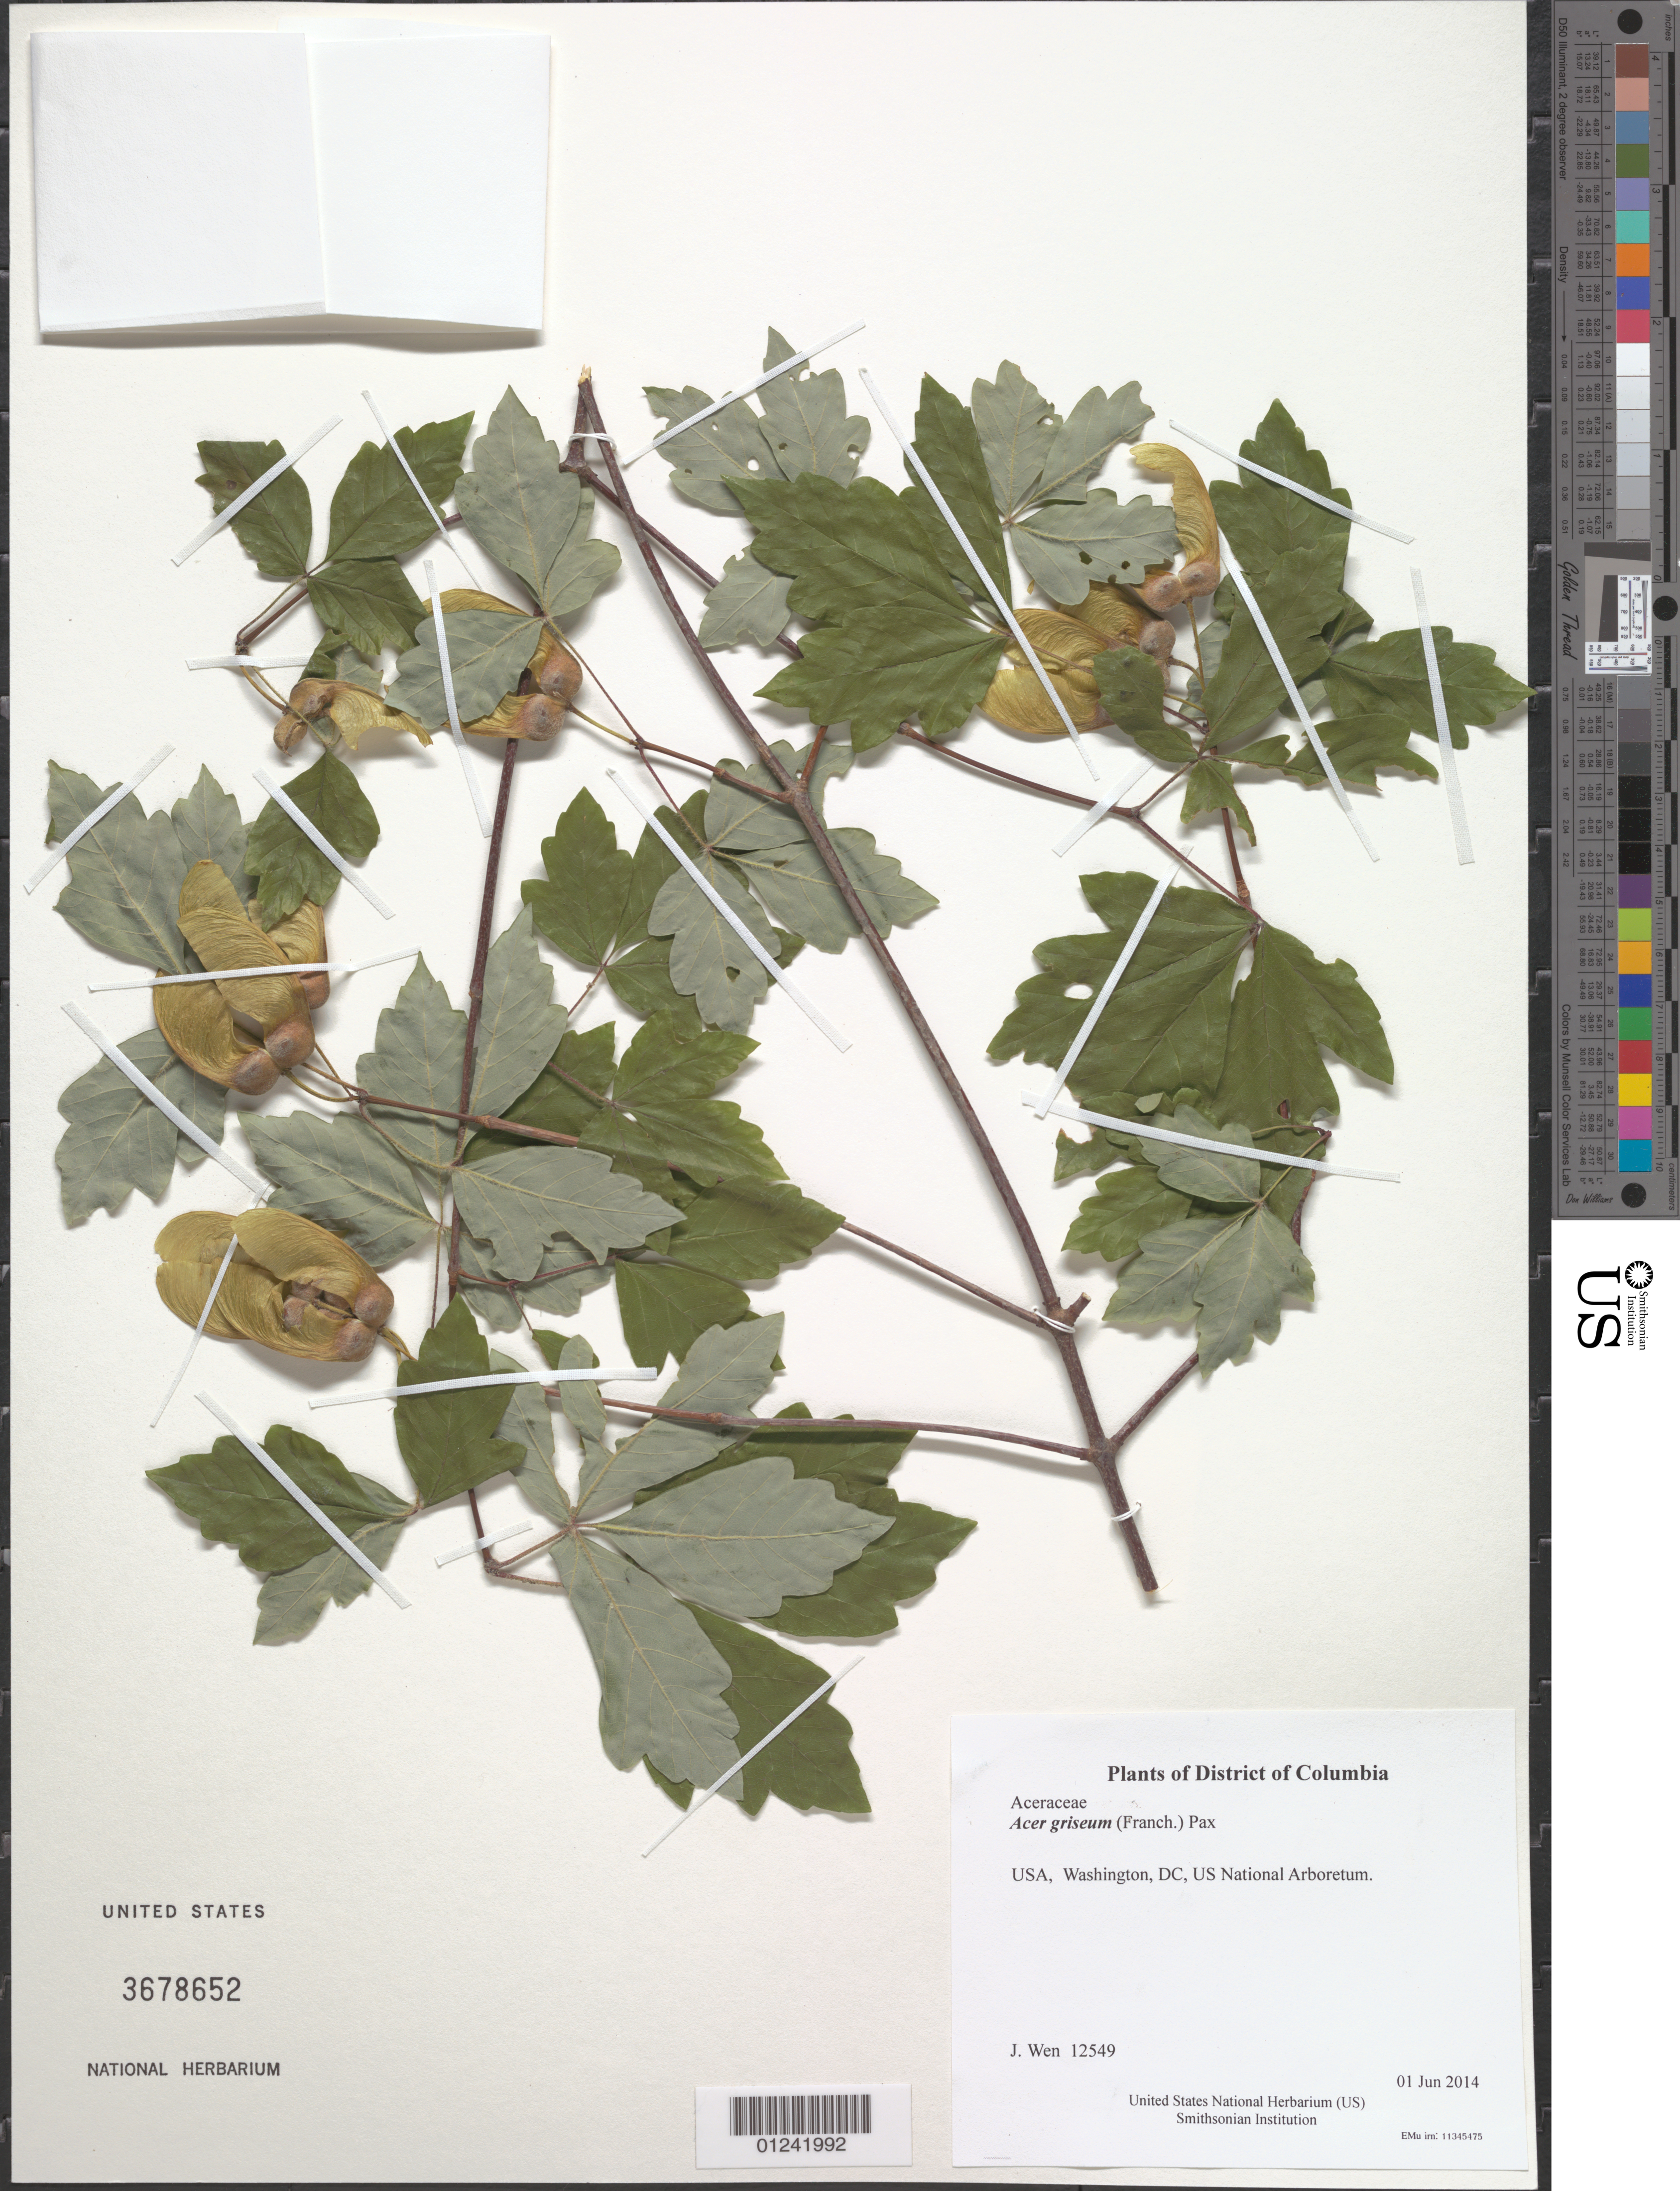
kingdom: Plantae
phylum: Tracheophyta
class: Magnoliopsida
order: Sapindales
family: Sapindaceae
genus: Acer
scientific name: Acer griseum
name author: (Franch.) Pax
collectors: J. Wen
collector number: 12549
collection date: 2014-06-01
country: United States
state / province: District of Columbia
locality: US National Arboretum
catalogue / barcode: US 3678652